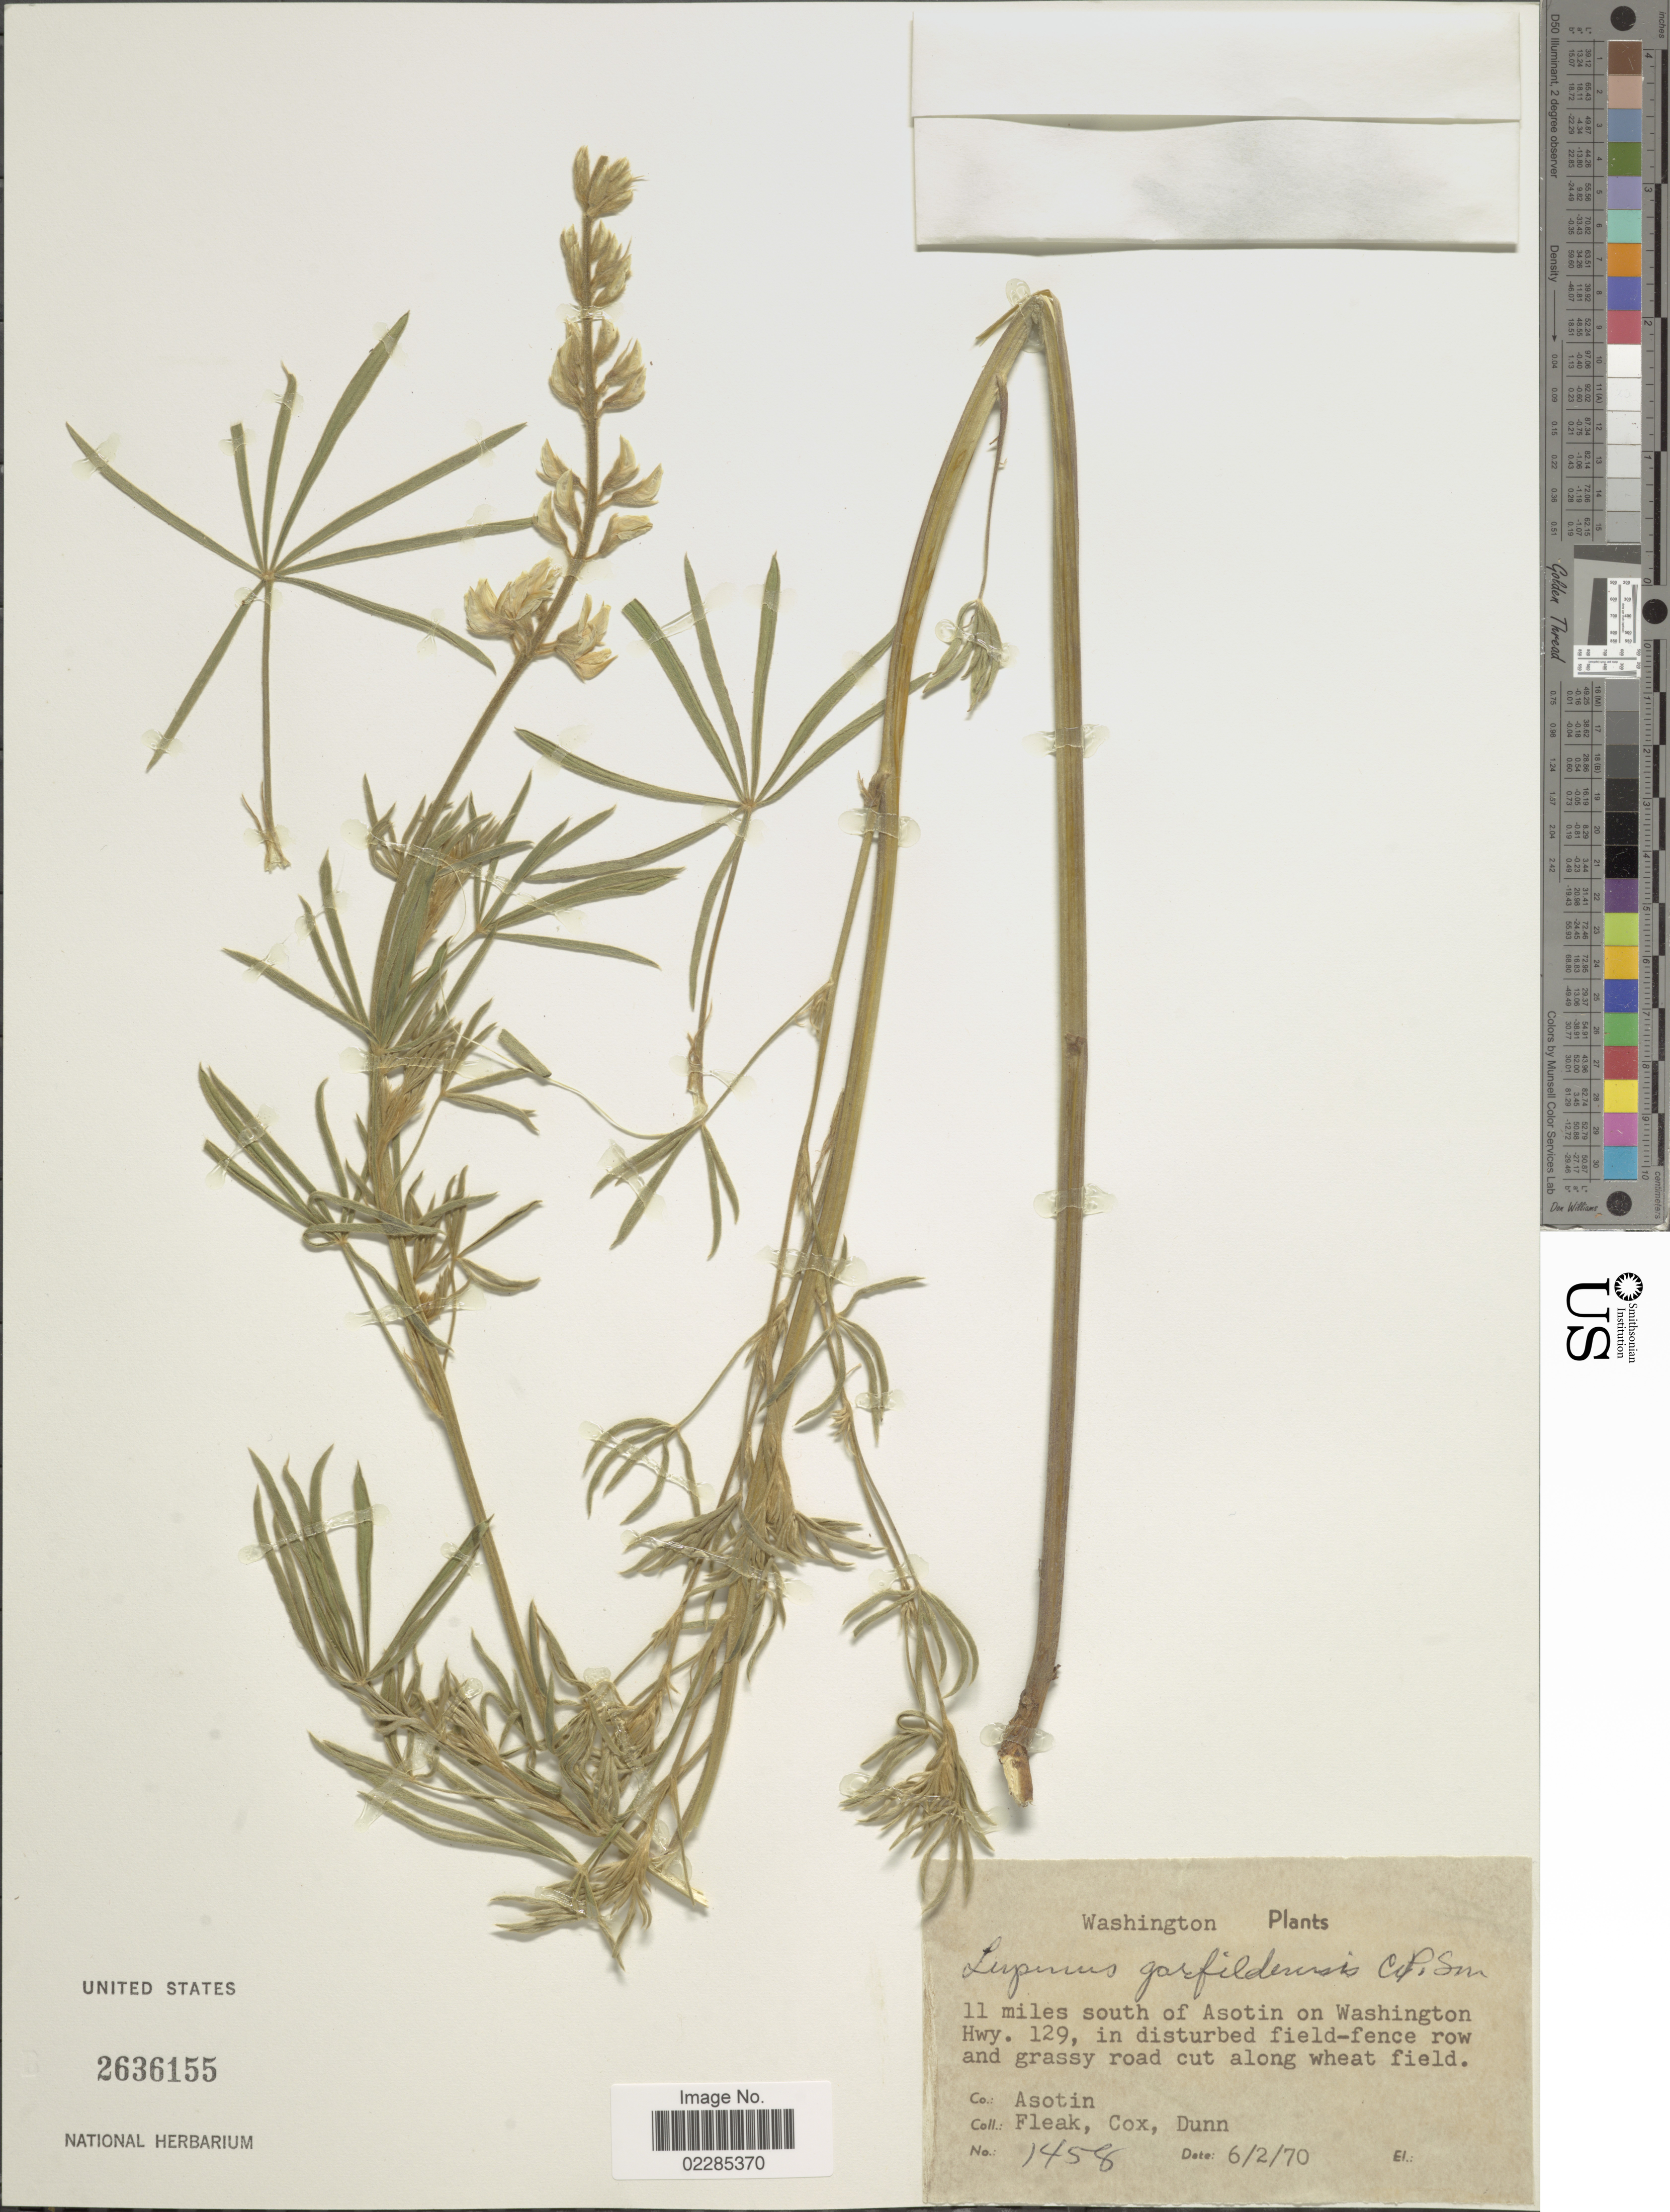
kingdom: Plantae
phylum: Tracheophyta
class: Magnoliopsida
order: Fabales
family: Fabaceae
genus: Lupinus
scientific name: Lupinus garfieldensis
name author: C.P. Sm.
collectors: L. Fleak, -. Cox & Dunn, --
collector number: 1458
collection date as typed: Transcribed d/m/y: 2/6/70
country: United States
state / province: Washington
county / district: Asotin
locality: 11 miles south of Asotin on Washington Hwy. 129, in disturbed field-fence row and grassy road cut along wheat field, Co: Asotin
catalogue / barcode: US 2636155